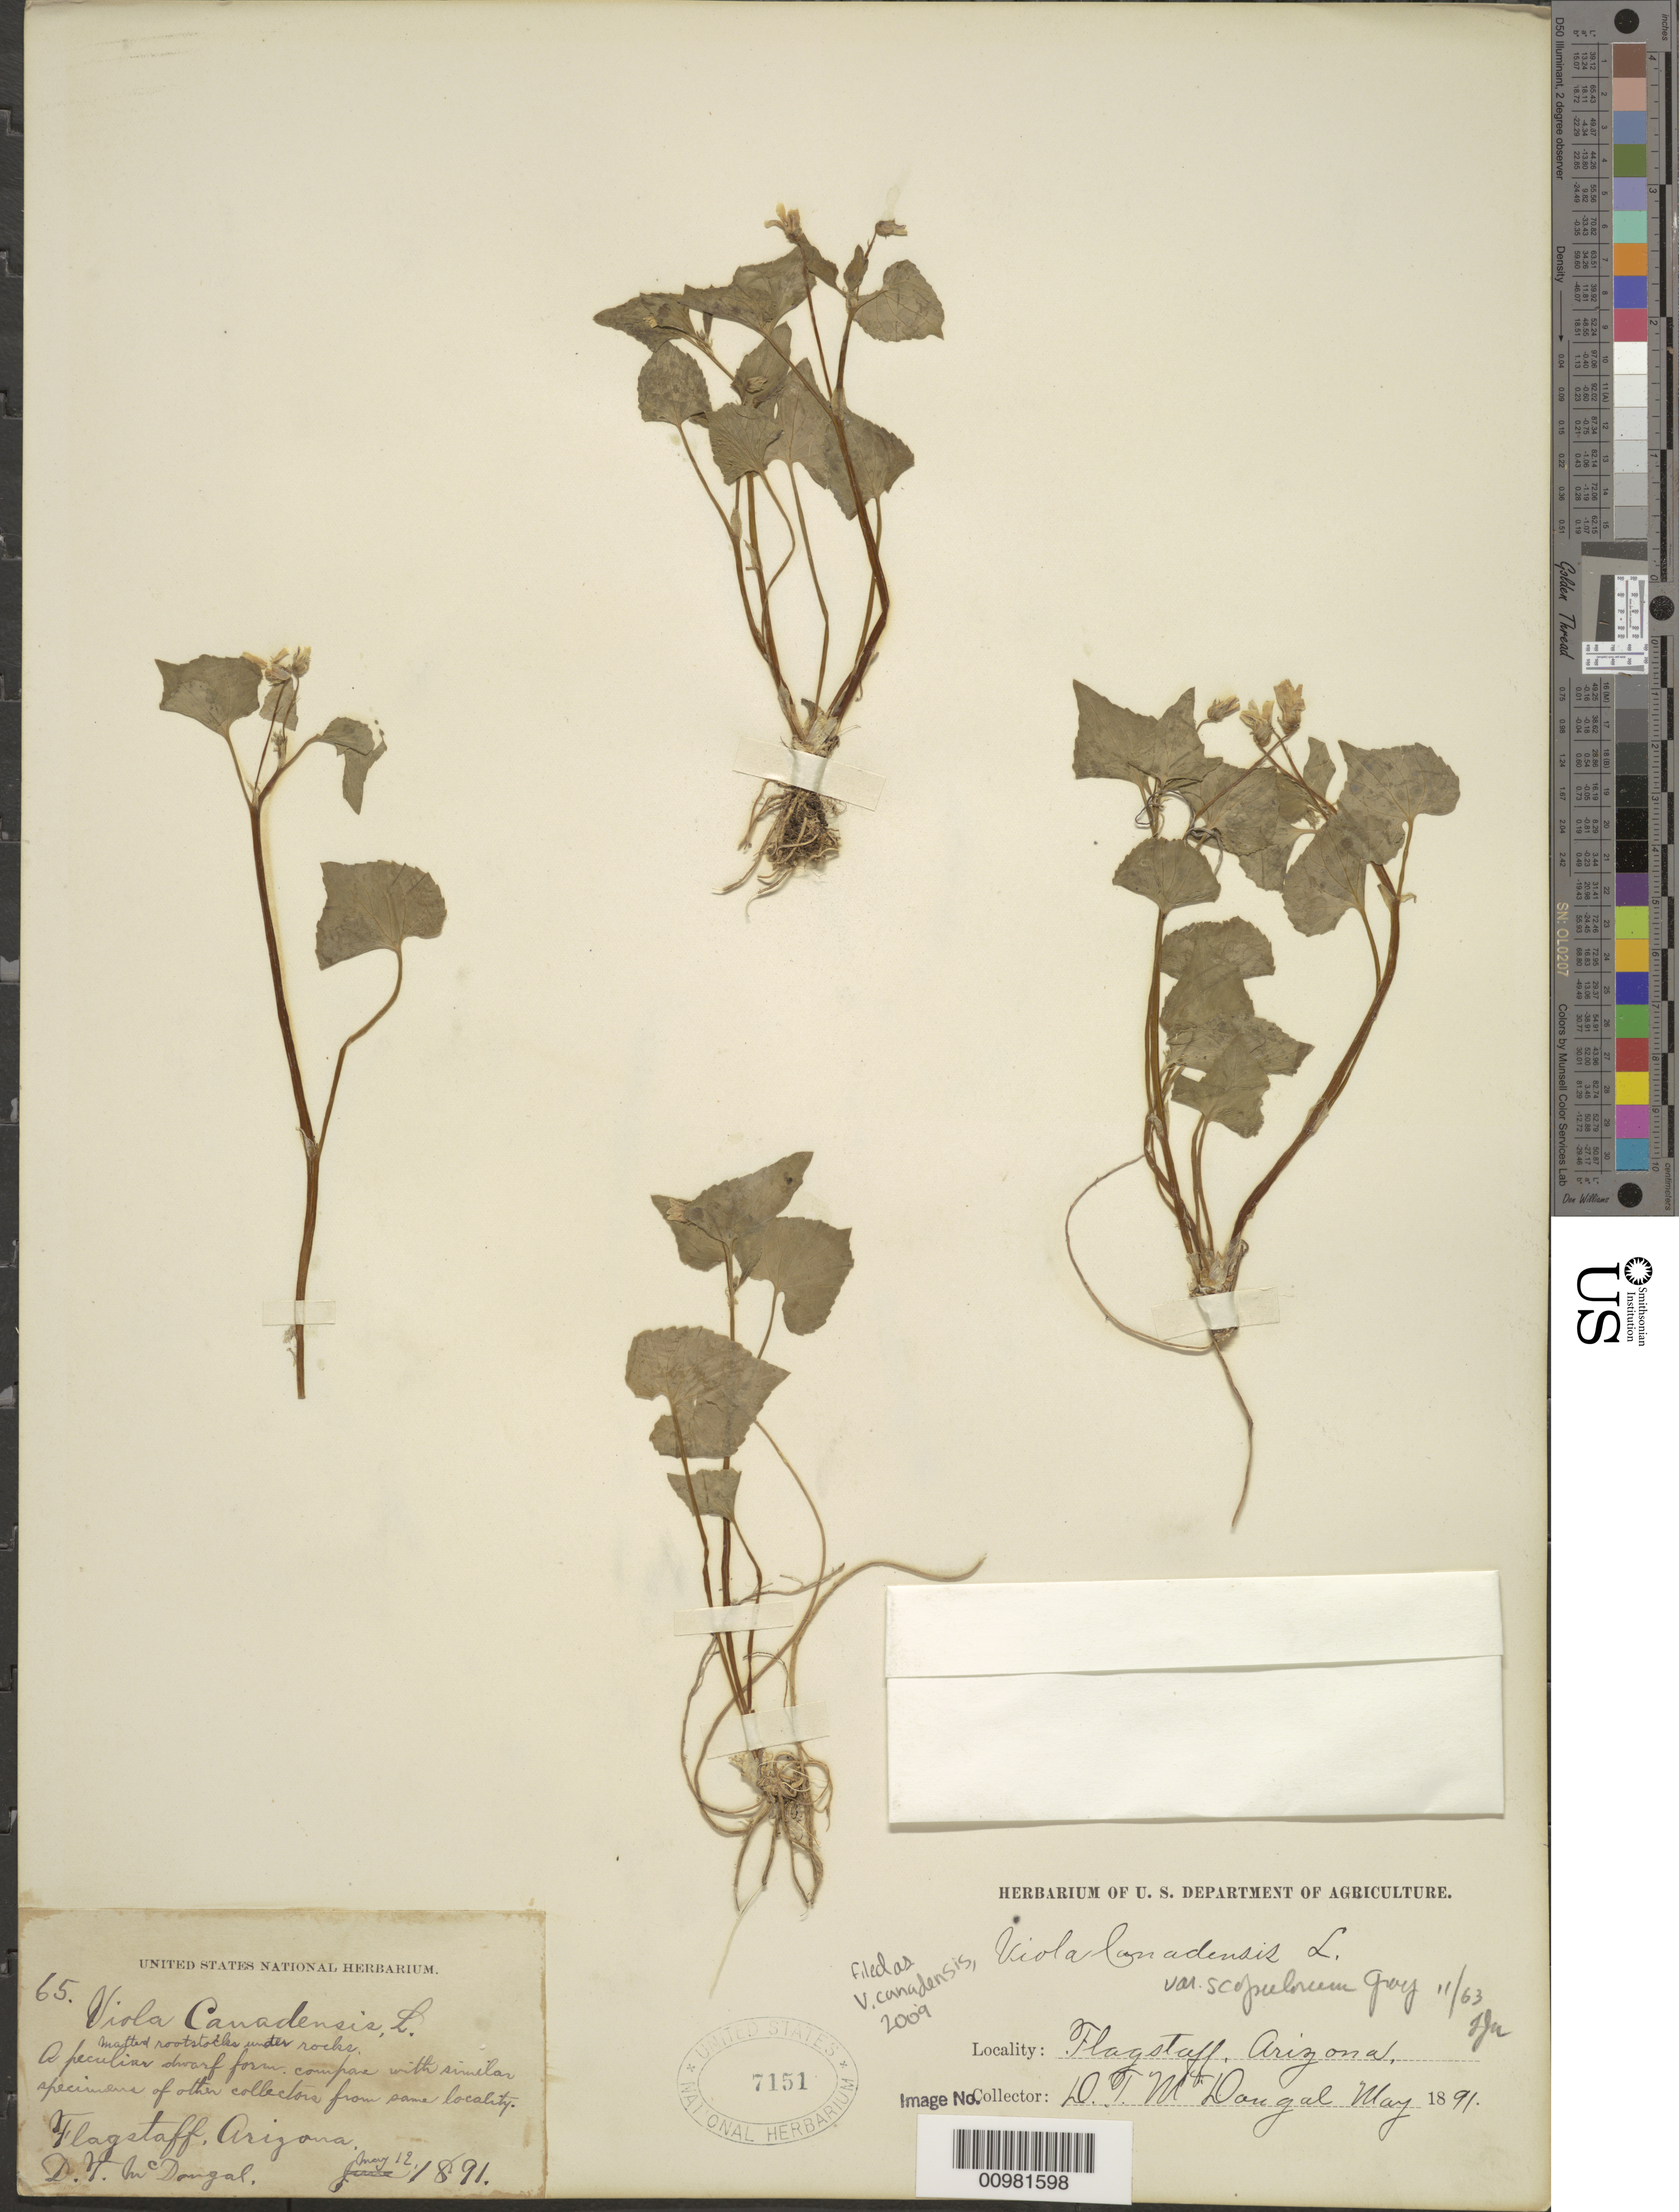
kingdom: Plantae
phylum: Tracheophyta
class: Magnoliopsida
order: Malpighiales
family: Violaceae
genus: Viola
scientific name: Viola canadensis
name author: L.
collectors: D. T. MacDougal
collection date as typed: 12 May 1891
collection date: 1891-05-12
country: United States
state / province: Arizona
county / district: Coconino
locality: Flagstaff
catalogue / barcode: US 7151